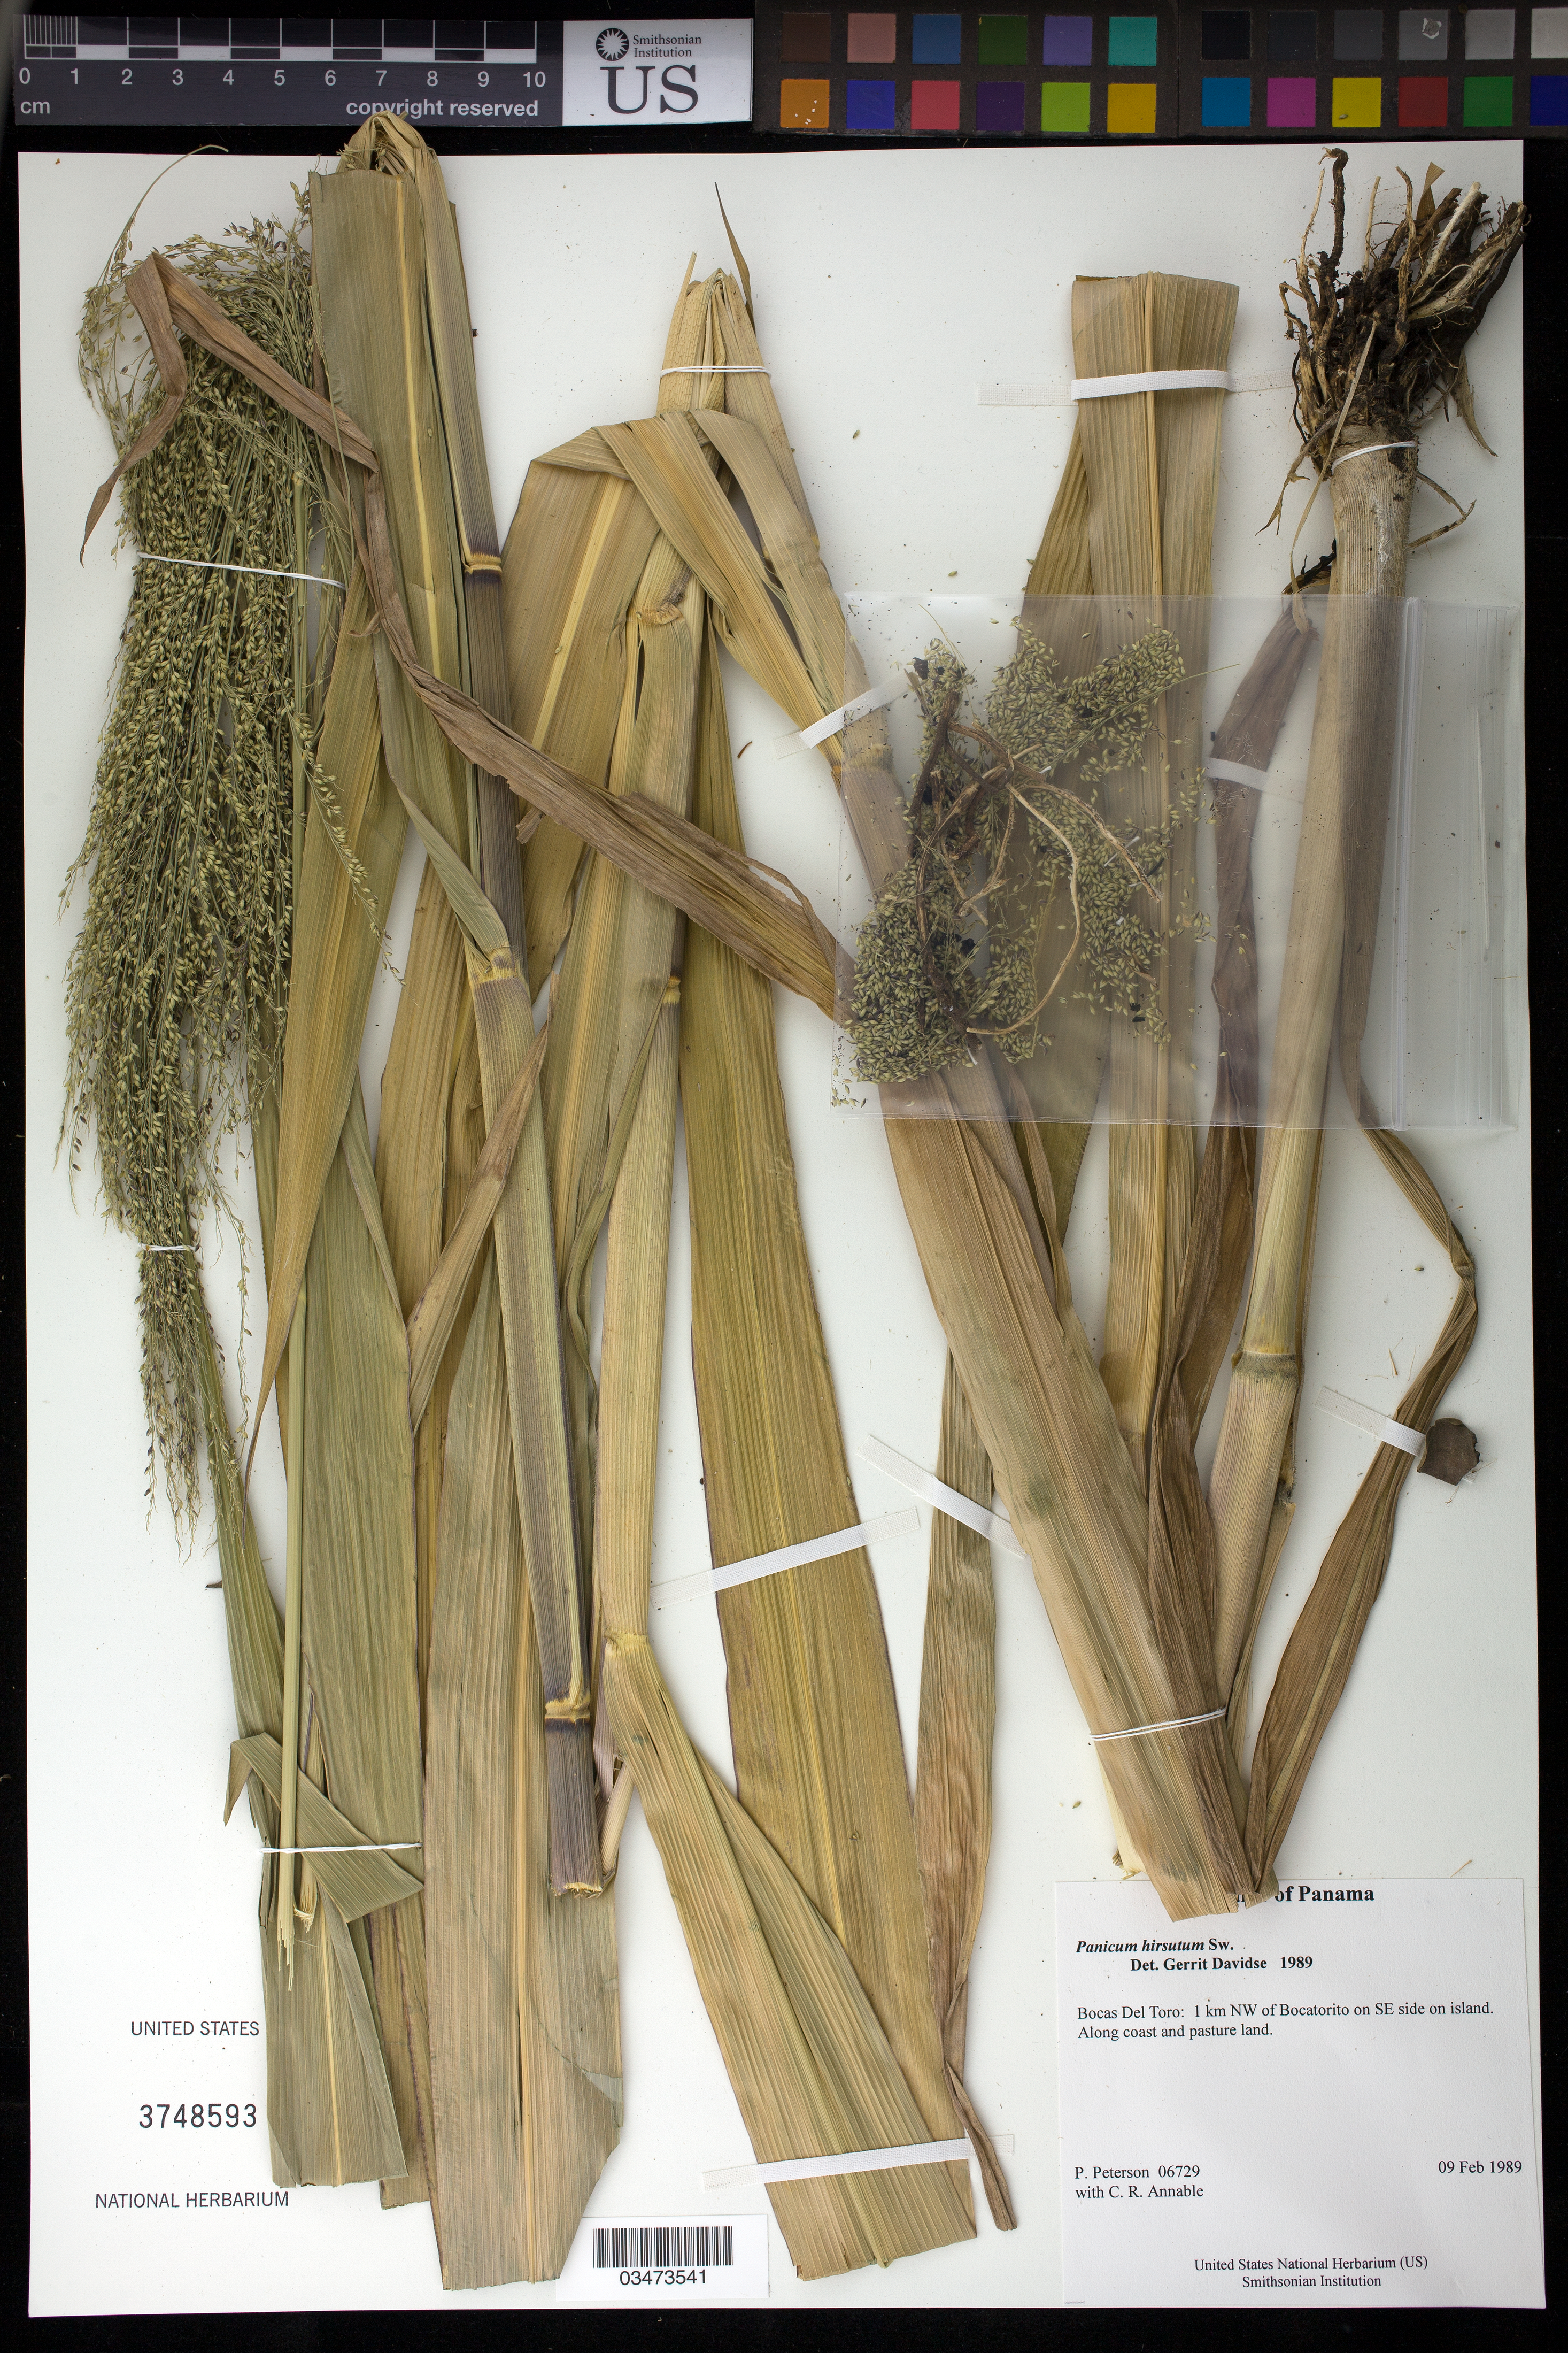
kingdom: Plantae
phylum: Tracheophyta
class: Liliopsida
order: Poales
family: Poaceae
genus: Panicum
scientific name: Panicum hirsutum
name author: Sw.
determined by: Davidse, Gerrit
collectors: P. M. Peterson & C. R. Annable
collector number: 06729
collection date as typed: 09 Feb 1989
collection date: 1989-02-09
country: Panama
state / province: Bocas del Toro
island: San Cristobal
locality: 1 km NW of Bocatorito on SE side on island.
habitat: Along coast and pasture land.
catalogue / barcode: US 3748593